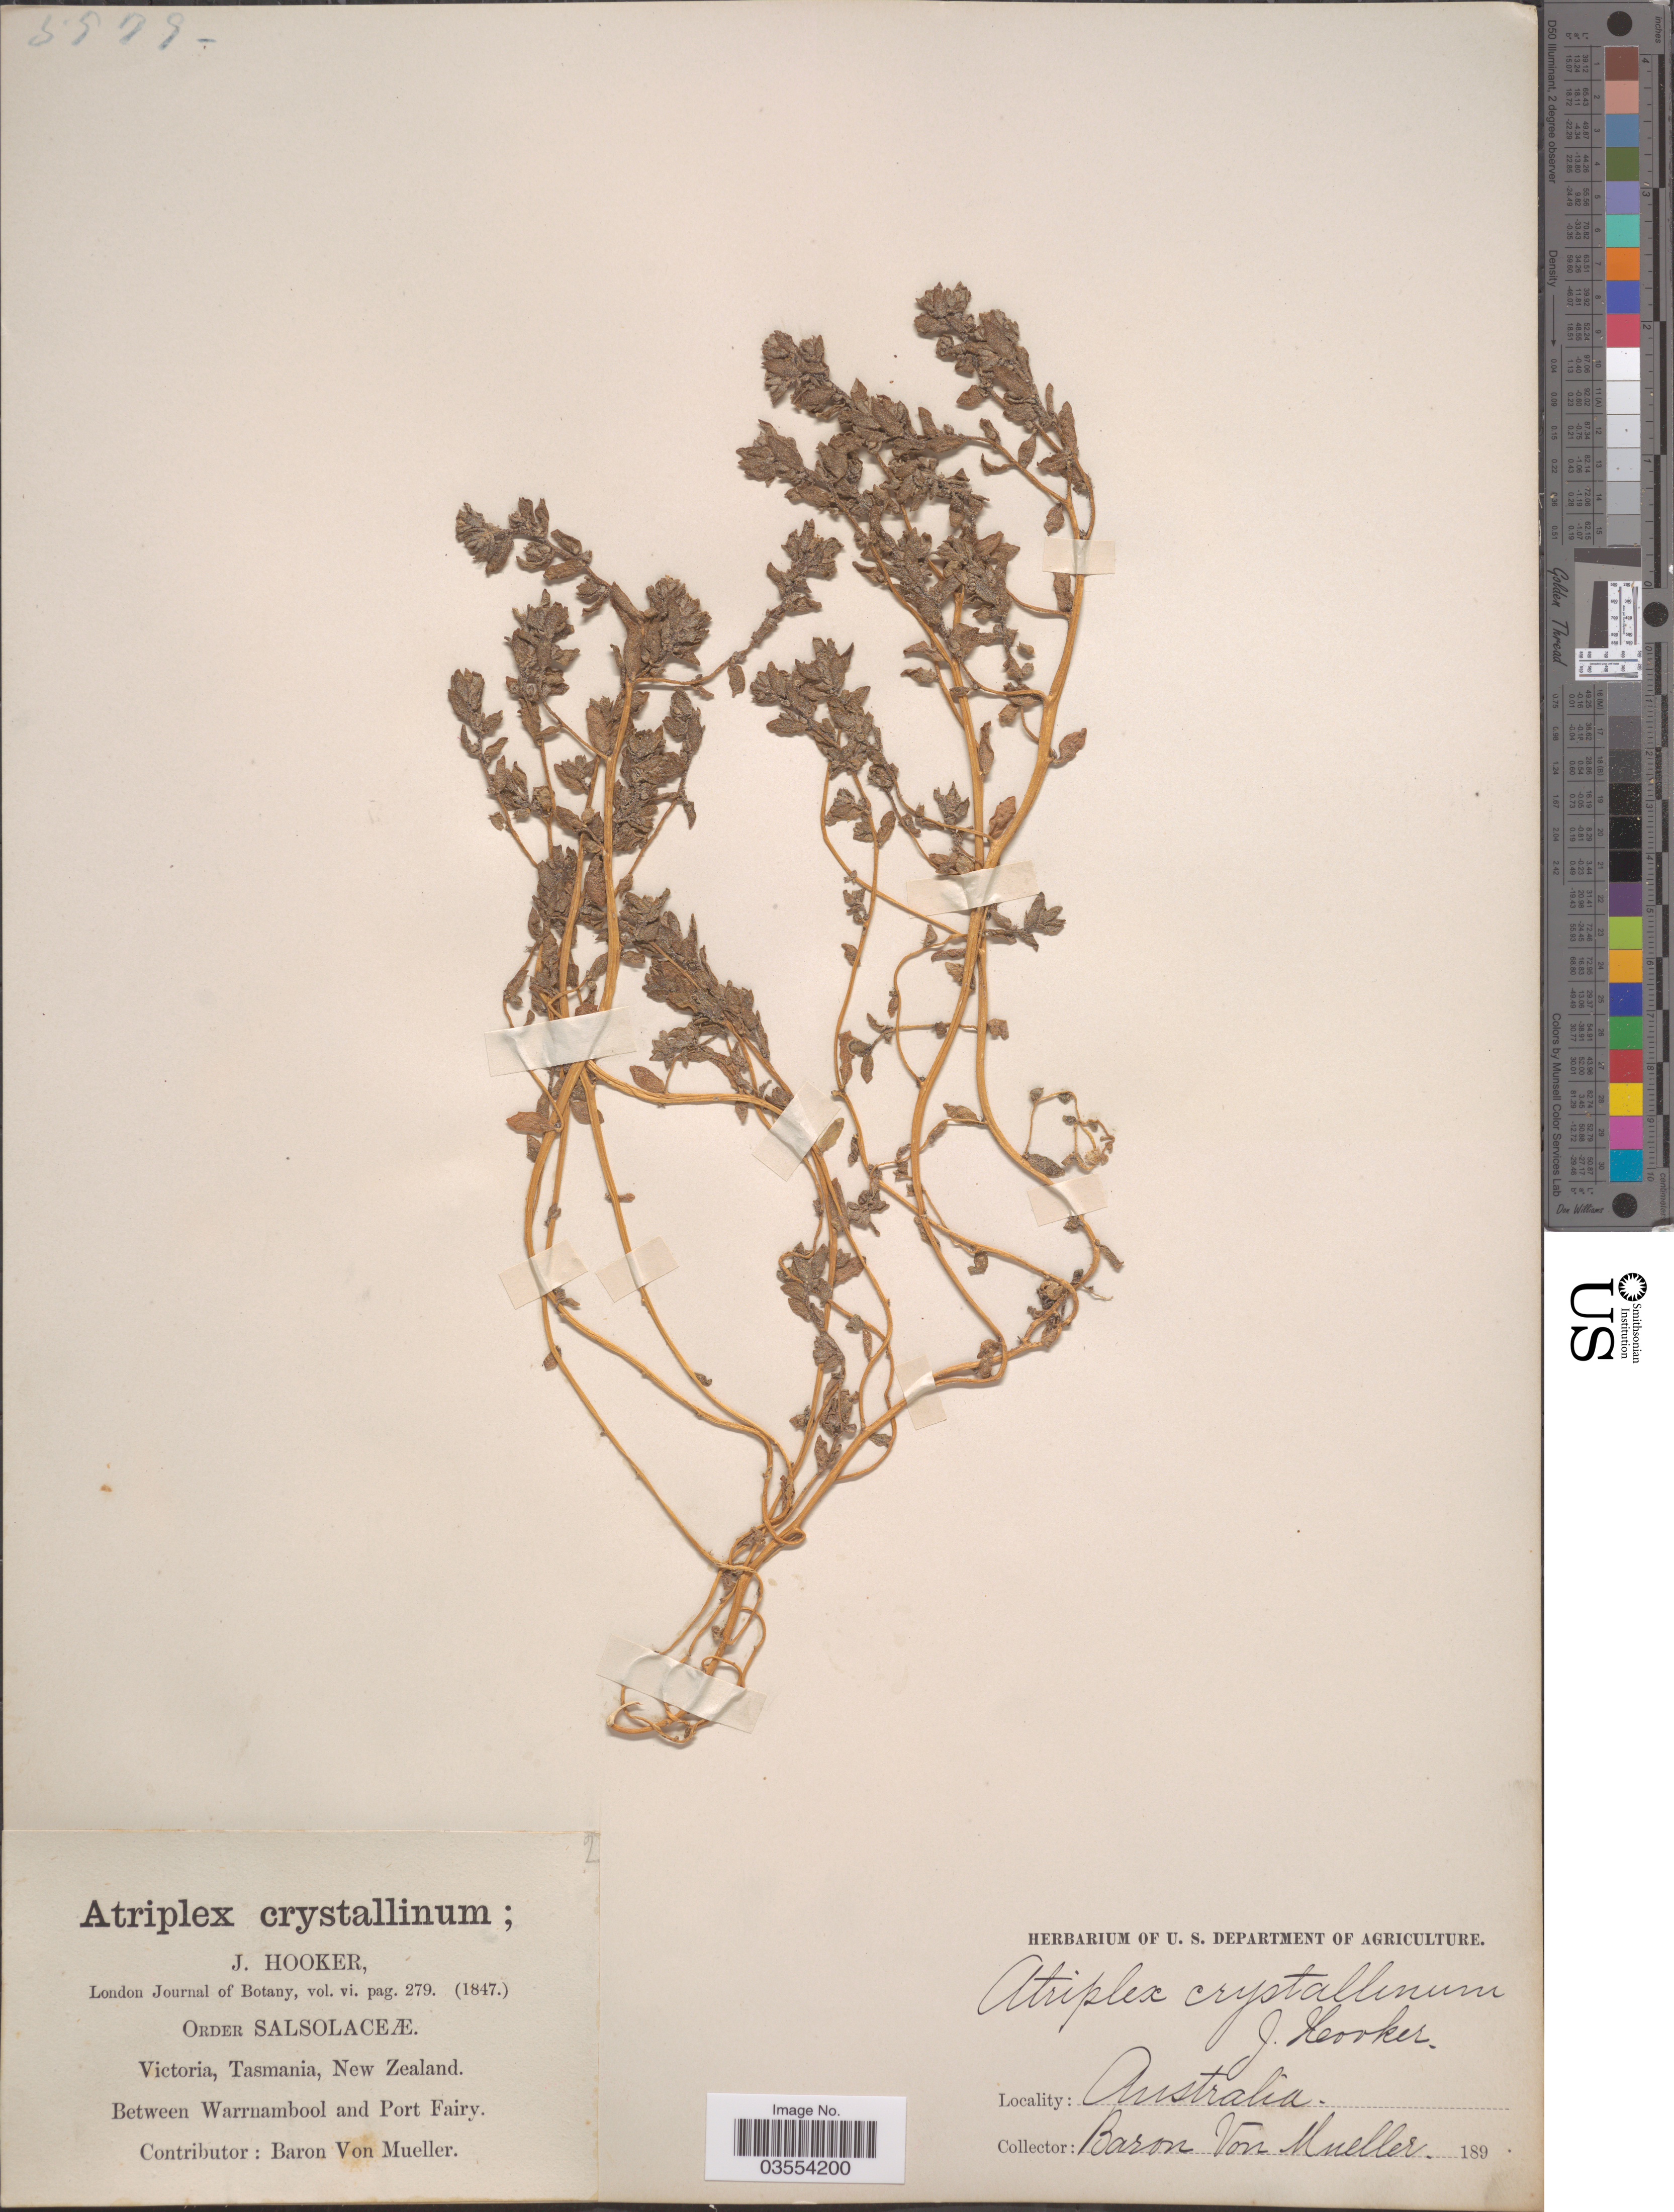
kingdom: Plantae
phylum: Tracheophyta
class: Magnoliopsida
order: Caryophyllales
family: Amaranthaceae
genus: Atriplex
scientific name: Atriplex crystallina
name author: Hook. f.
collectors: B. von Mueller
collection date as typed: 189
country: Australia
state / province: Tasmania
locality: Victoria, Tasmania, New Zealand. Between Warrnambool and Port Fairy.